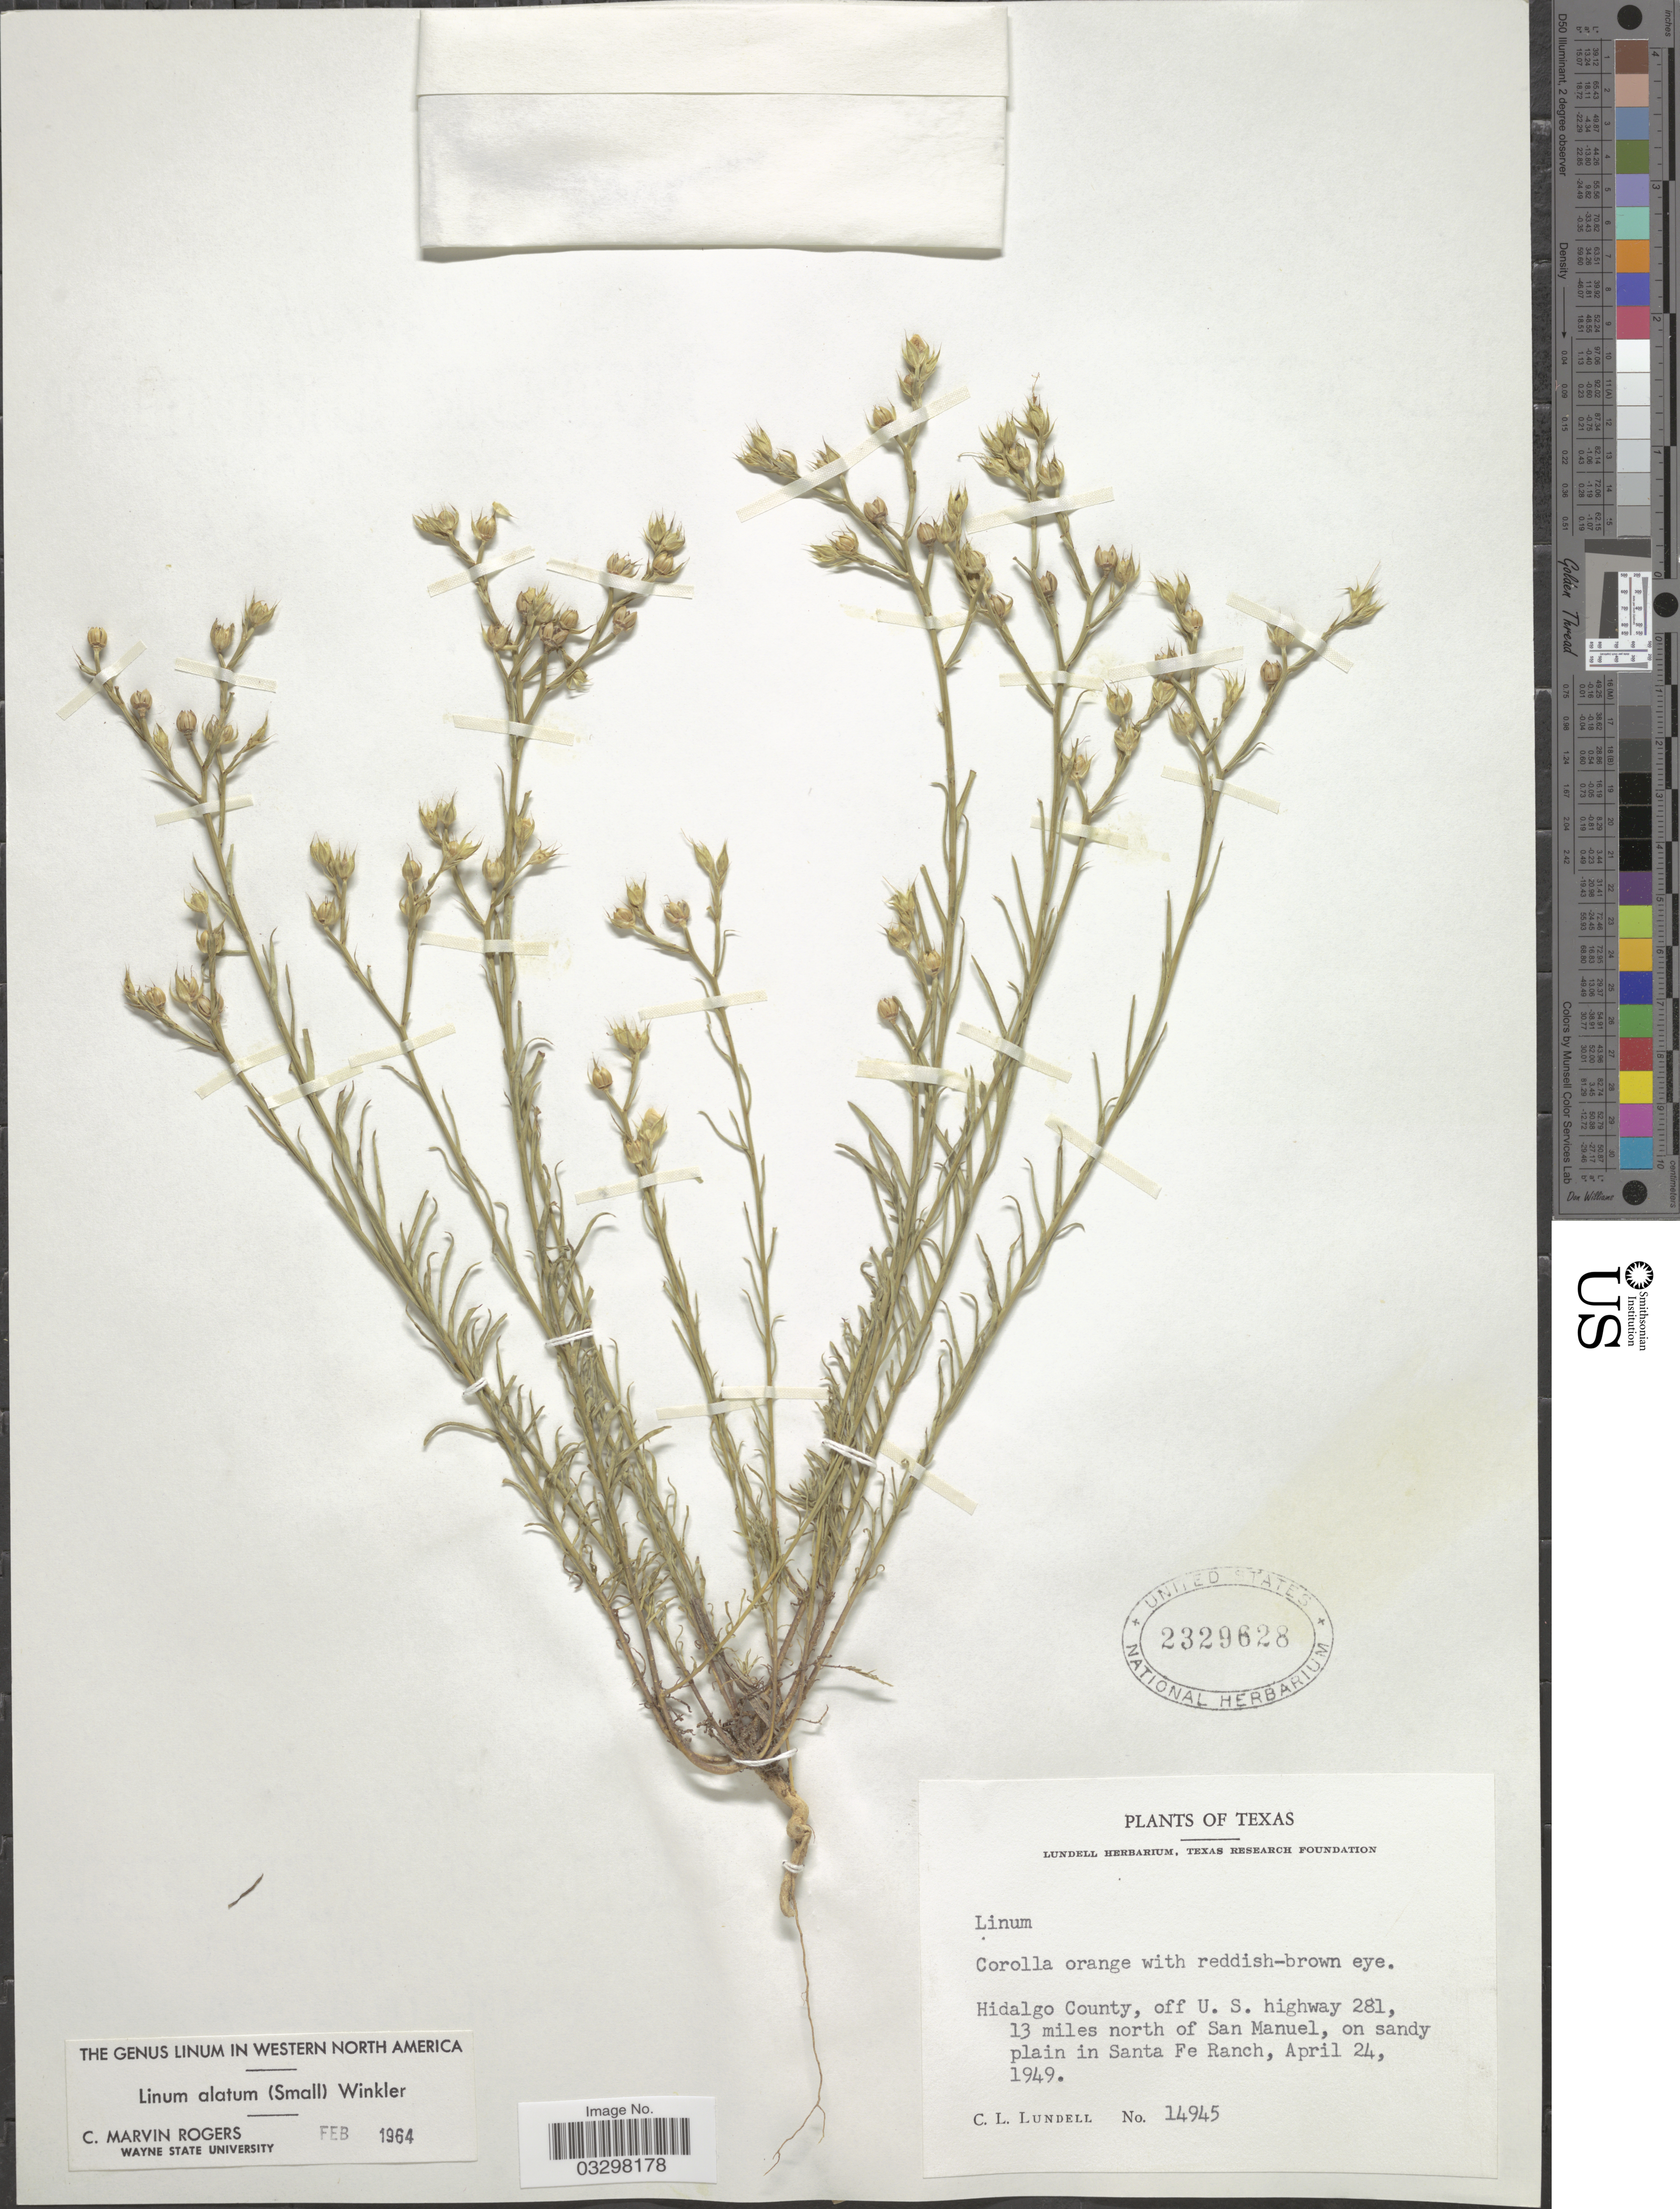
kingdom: Plantae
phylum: Tracheophyta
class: Magnoliopsida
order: Malpighiales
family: Linaceae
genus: Linum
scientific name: Linum alatum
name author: (Small) H.J.P. Winkl.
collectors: C. L. Lundell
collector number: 14945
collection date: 1949-04-24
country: United States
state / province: Texas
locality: Hidalgo County, off U.S. highway 281, 13 miles north of San Manuel, on sandy plain in Santa Fe Ranch.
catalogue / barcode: US 2329628